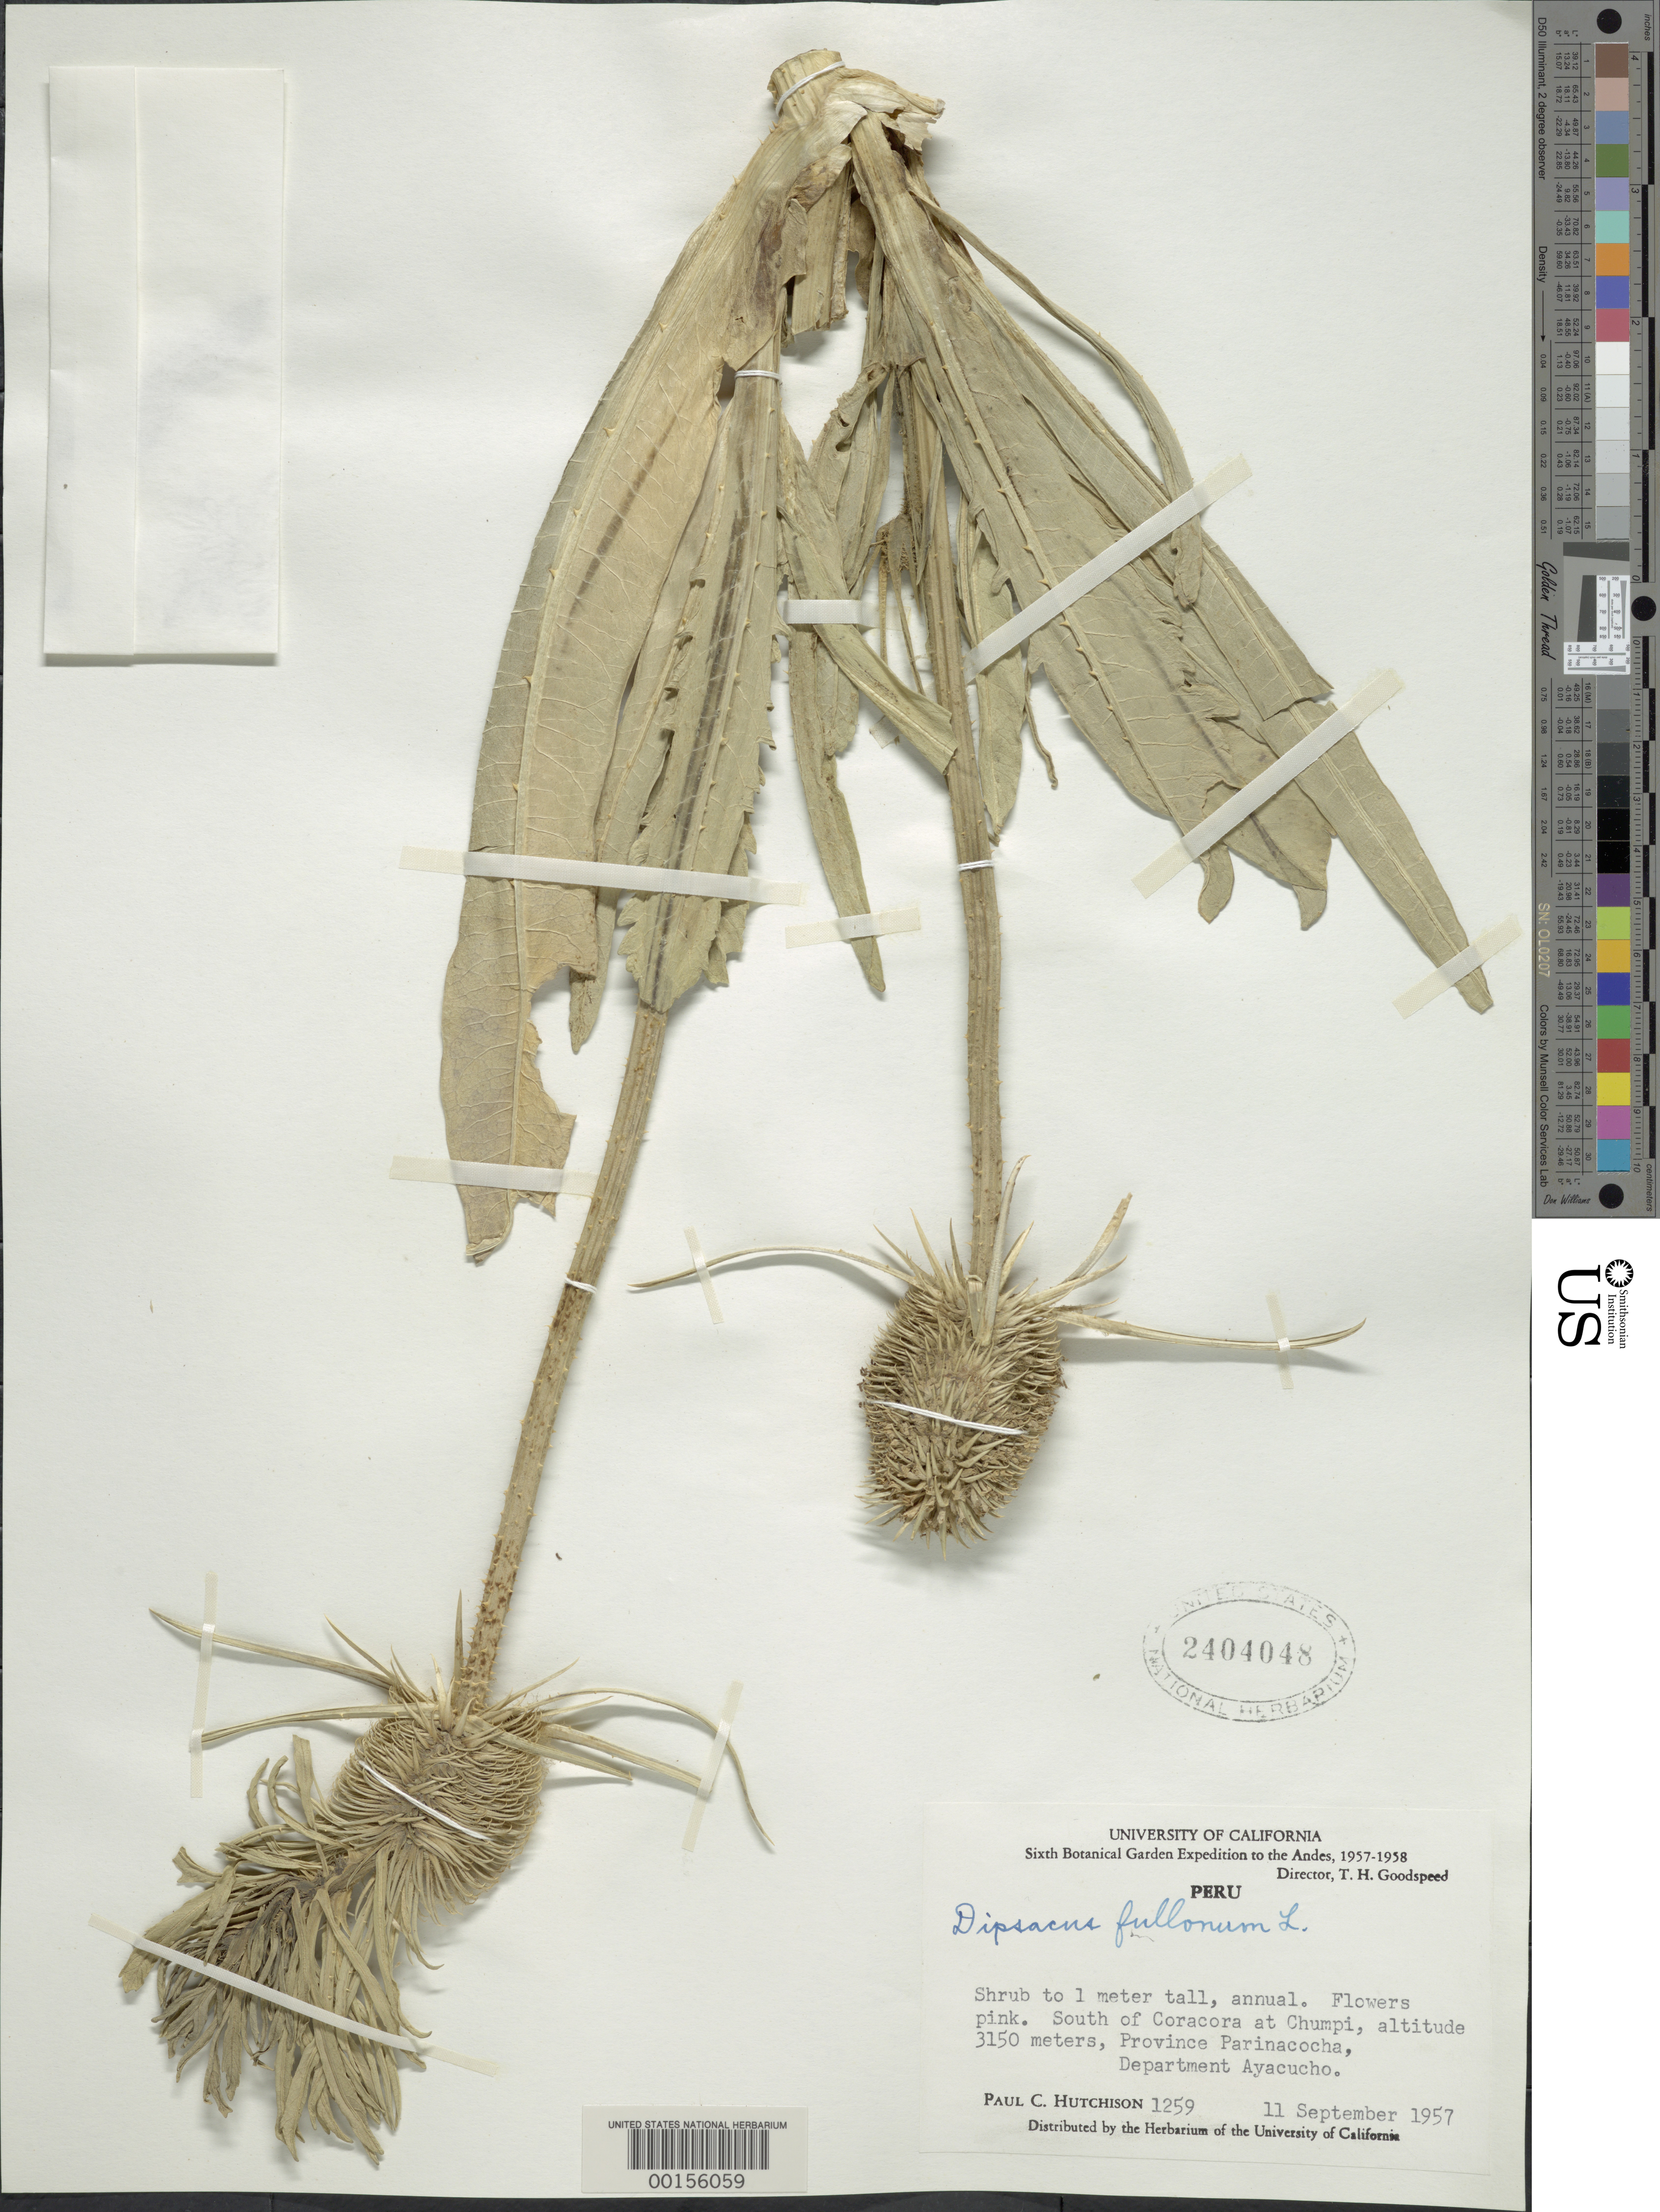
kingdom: Plantae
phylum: Tracheophyta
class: Magnoliopsida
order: Dipsacales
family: Caprifoliaceae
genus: Dipsacus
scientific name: Dipsacus fullonum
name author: L.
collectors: P. C. Hutchison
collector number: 1259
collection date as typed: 11 Sep 1957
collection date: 1957-09-11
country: Peru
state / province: Ayacucho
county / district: Parinacochas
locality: Parinacocha [?] Prov., S of Coracora at Chumpi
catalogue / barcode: US 2404048